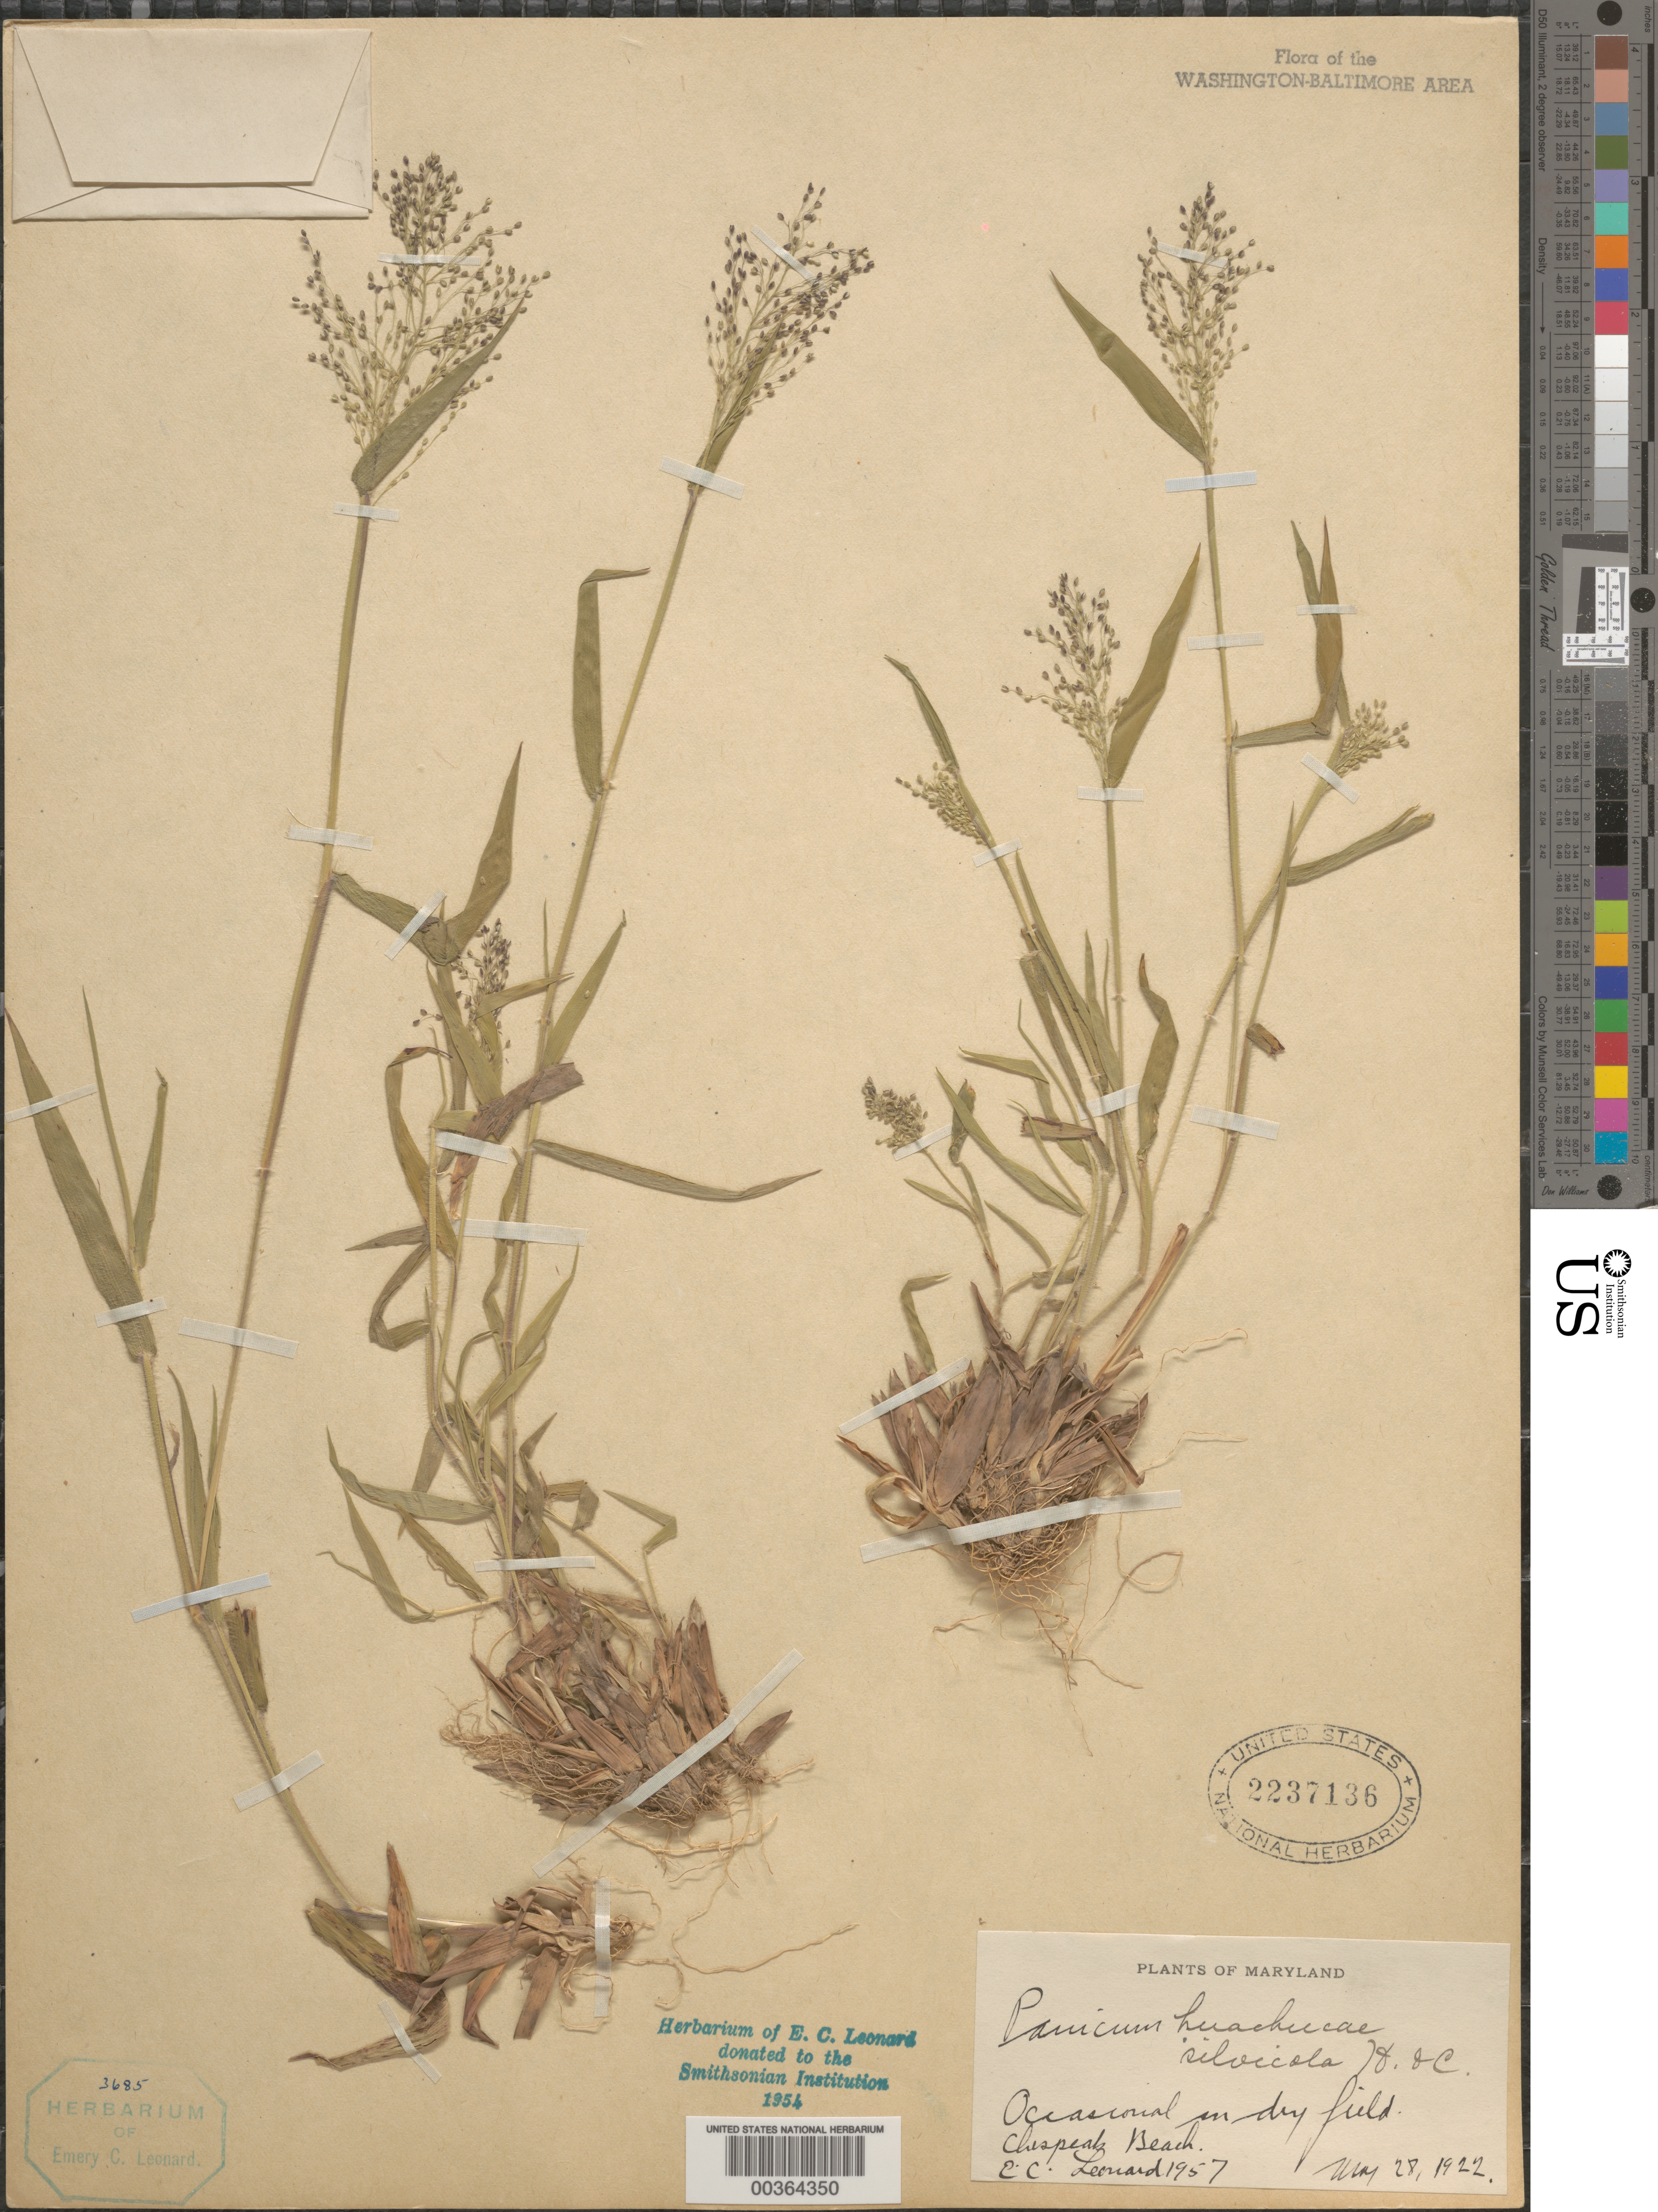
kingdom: Plantae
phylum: Tracheophyta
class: Liliopsida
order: Poales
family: Poaceae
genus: Dichanthelium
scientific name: Dichanthelium acuminatum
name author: (Sw.) Gould & C.A. Clark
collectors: E. C. Leonard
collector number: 1957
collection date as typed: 28 May 1922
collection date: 1922-05-28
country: United States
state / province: Maryland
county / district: Calvert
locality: Chesapeake Beach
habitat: In dry field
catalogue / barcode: US 2237136